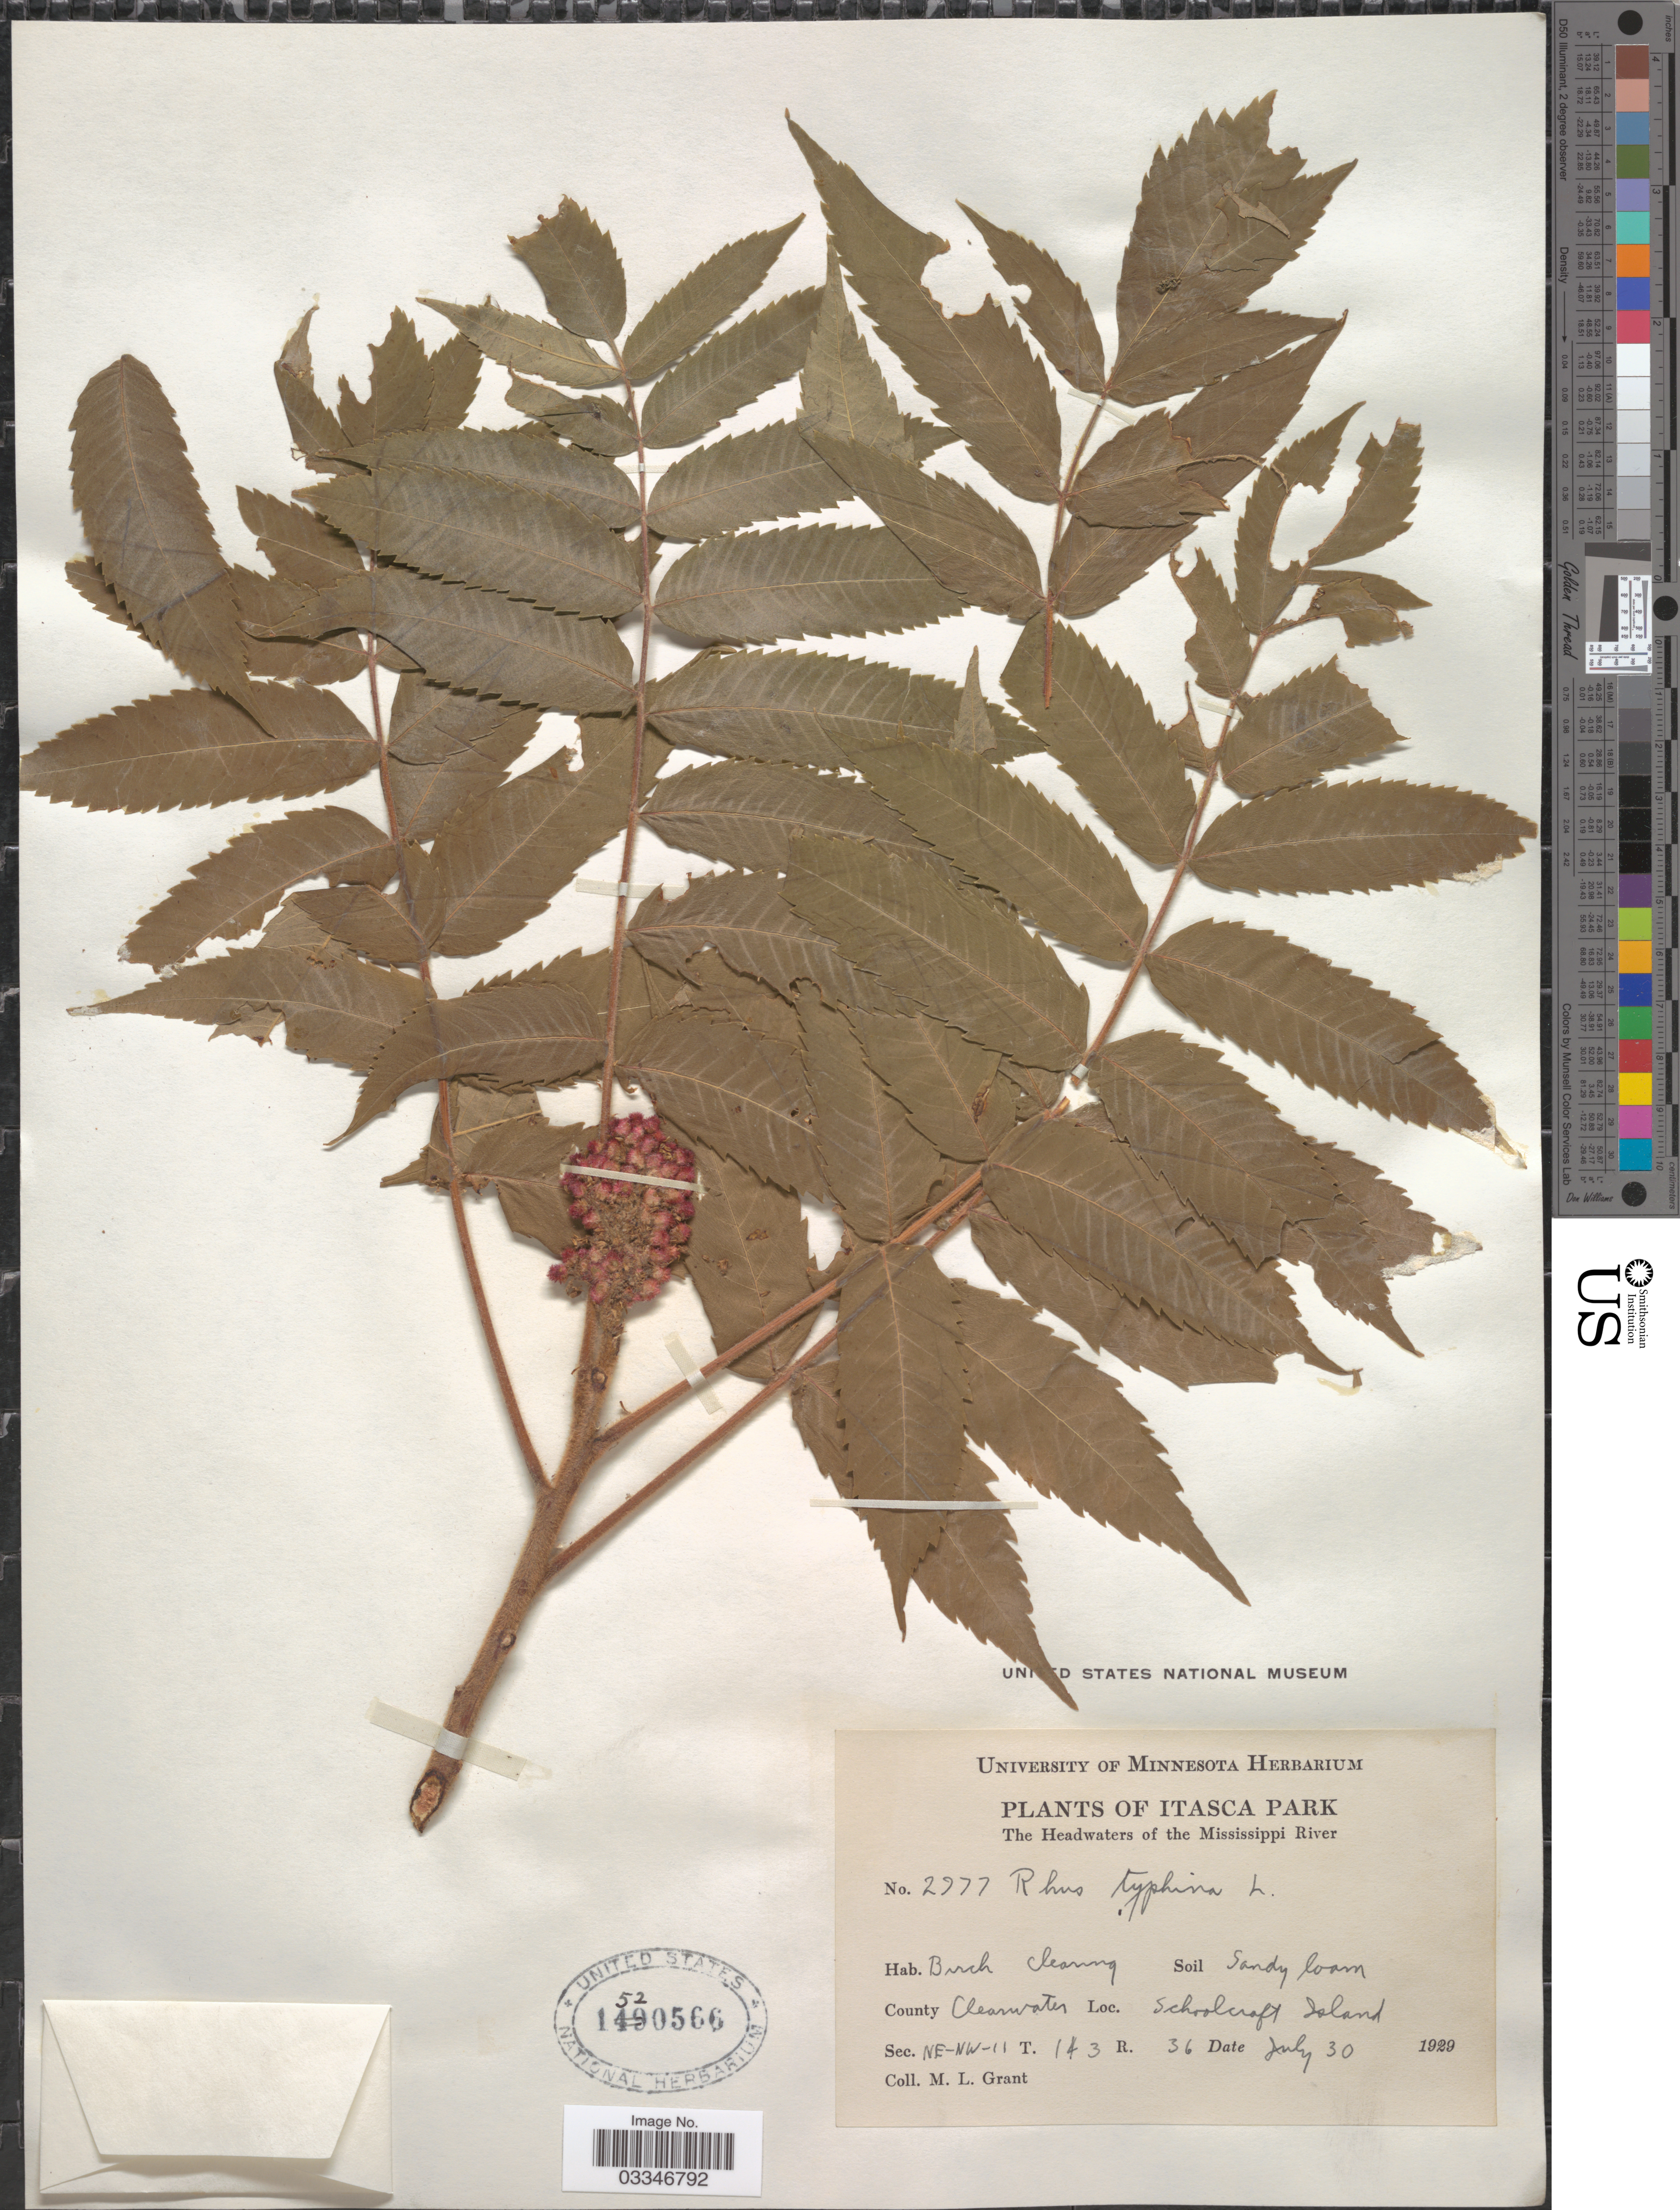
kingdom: Plantae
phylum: Tracheophyta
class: Magnoliopsida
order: Sapindales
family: Anacardiaceae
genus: Rhus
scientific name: Rhus typhina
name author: L.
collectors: M. L. Grant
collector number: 2977*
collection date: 1929-07-30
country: United States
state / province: Minnesota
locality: Itasca Park. The Headwaters of the Mississippi River. County Clearwater. Schoolcraft Island. Sec. NE-NW-11 T. 143 R.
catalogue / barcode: US 1520566